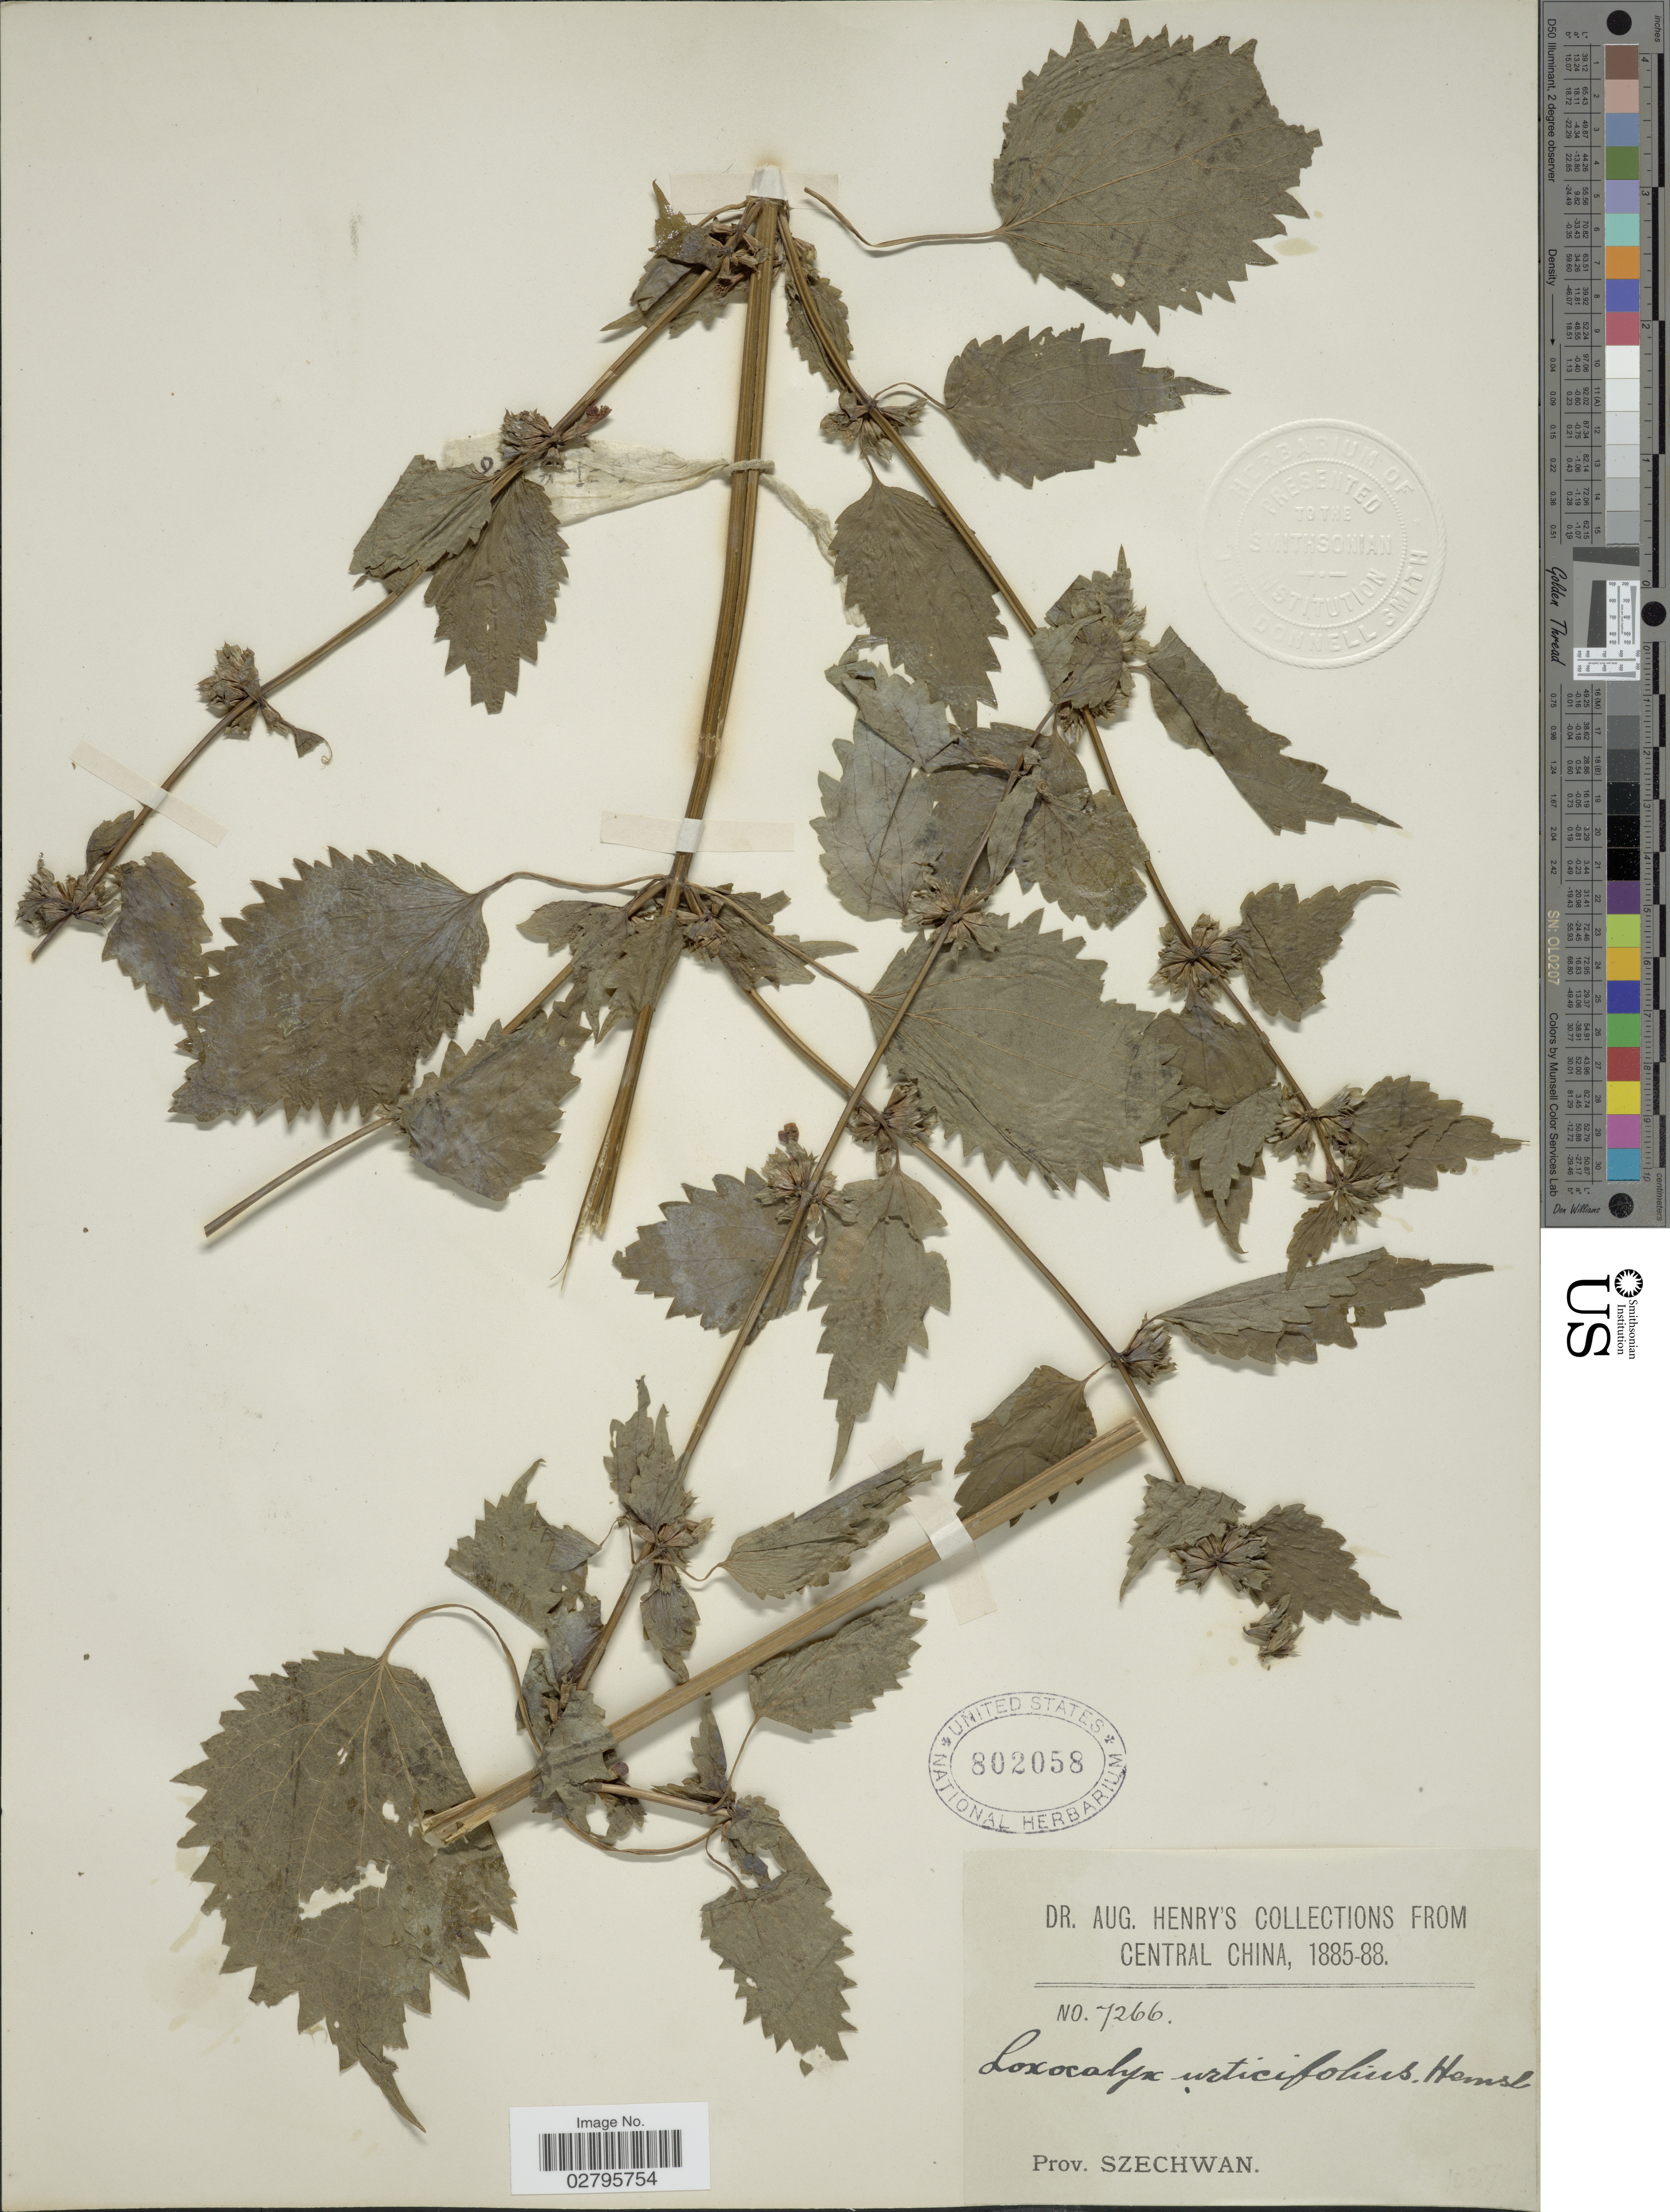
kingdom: Plantae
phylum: Tracheophyta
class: Magnoliopsida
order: Lamiales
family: Lamiaceae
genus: Loxocalyx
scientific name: Loxocalyx urticifolius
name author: Hemsl.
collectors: A. Henry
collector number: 7266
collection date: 1885/1888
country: China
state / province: Sichuan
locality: Central China, Prov. Szechwan.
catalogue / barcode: US 802058